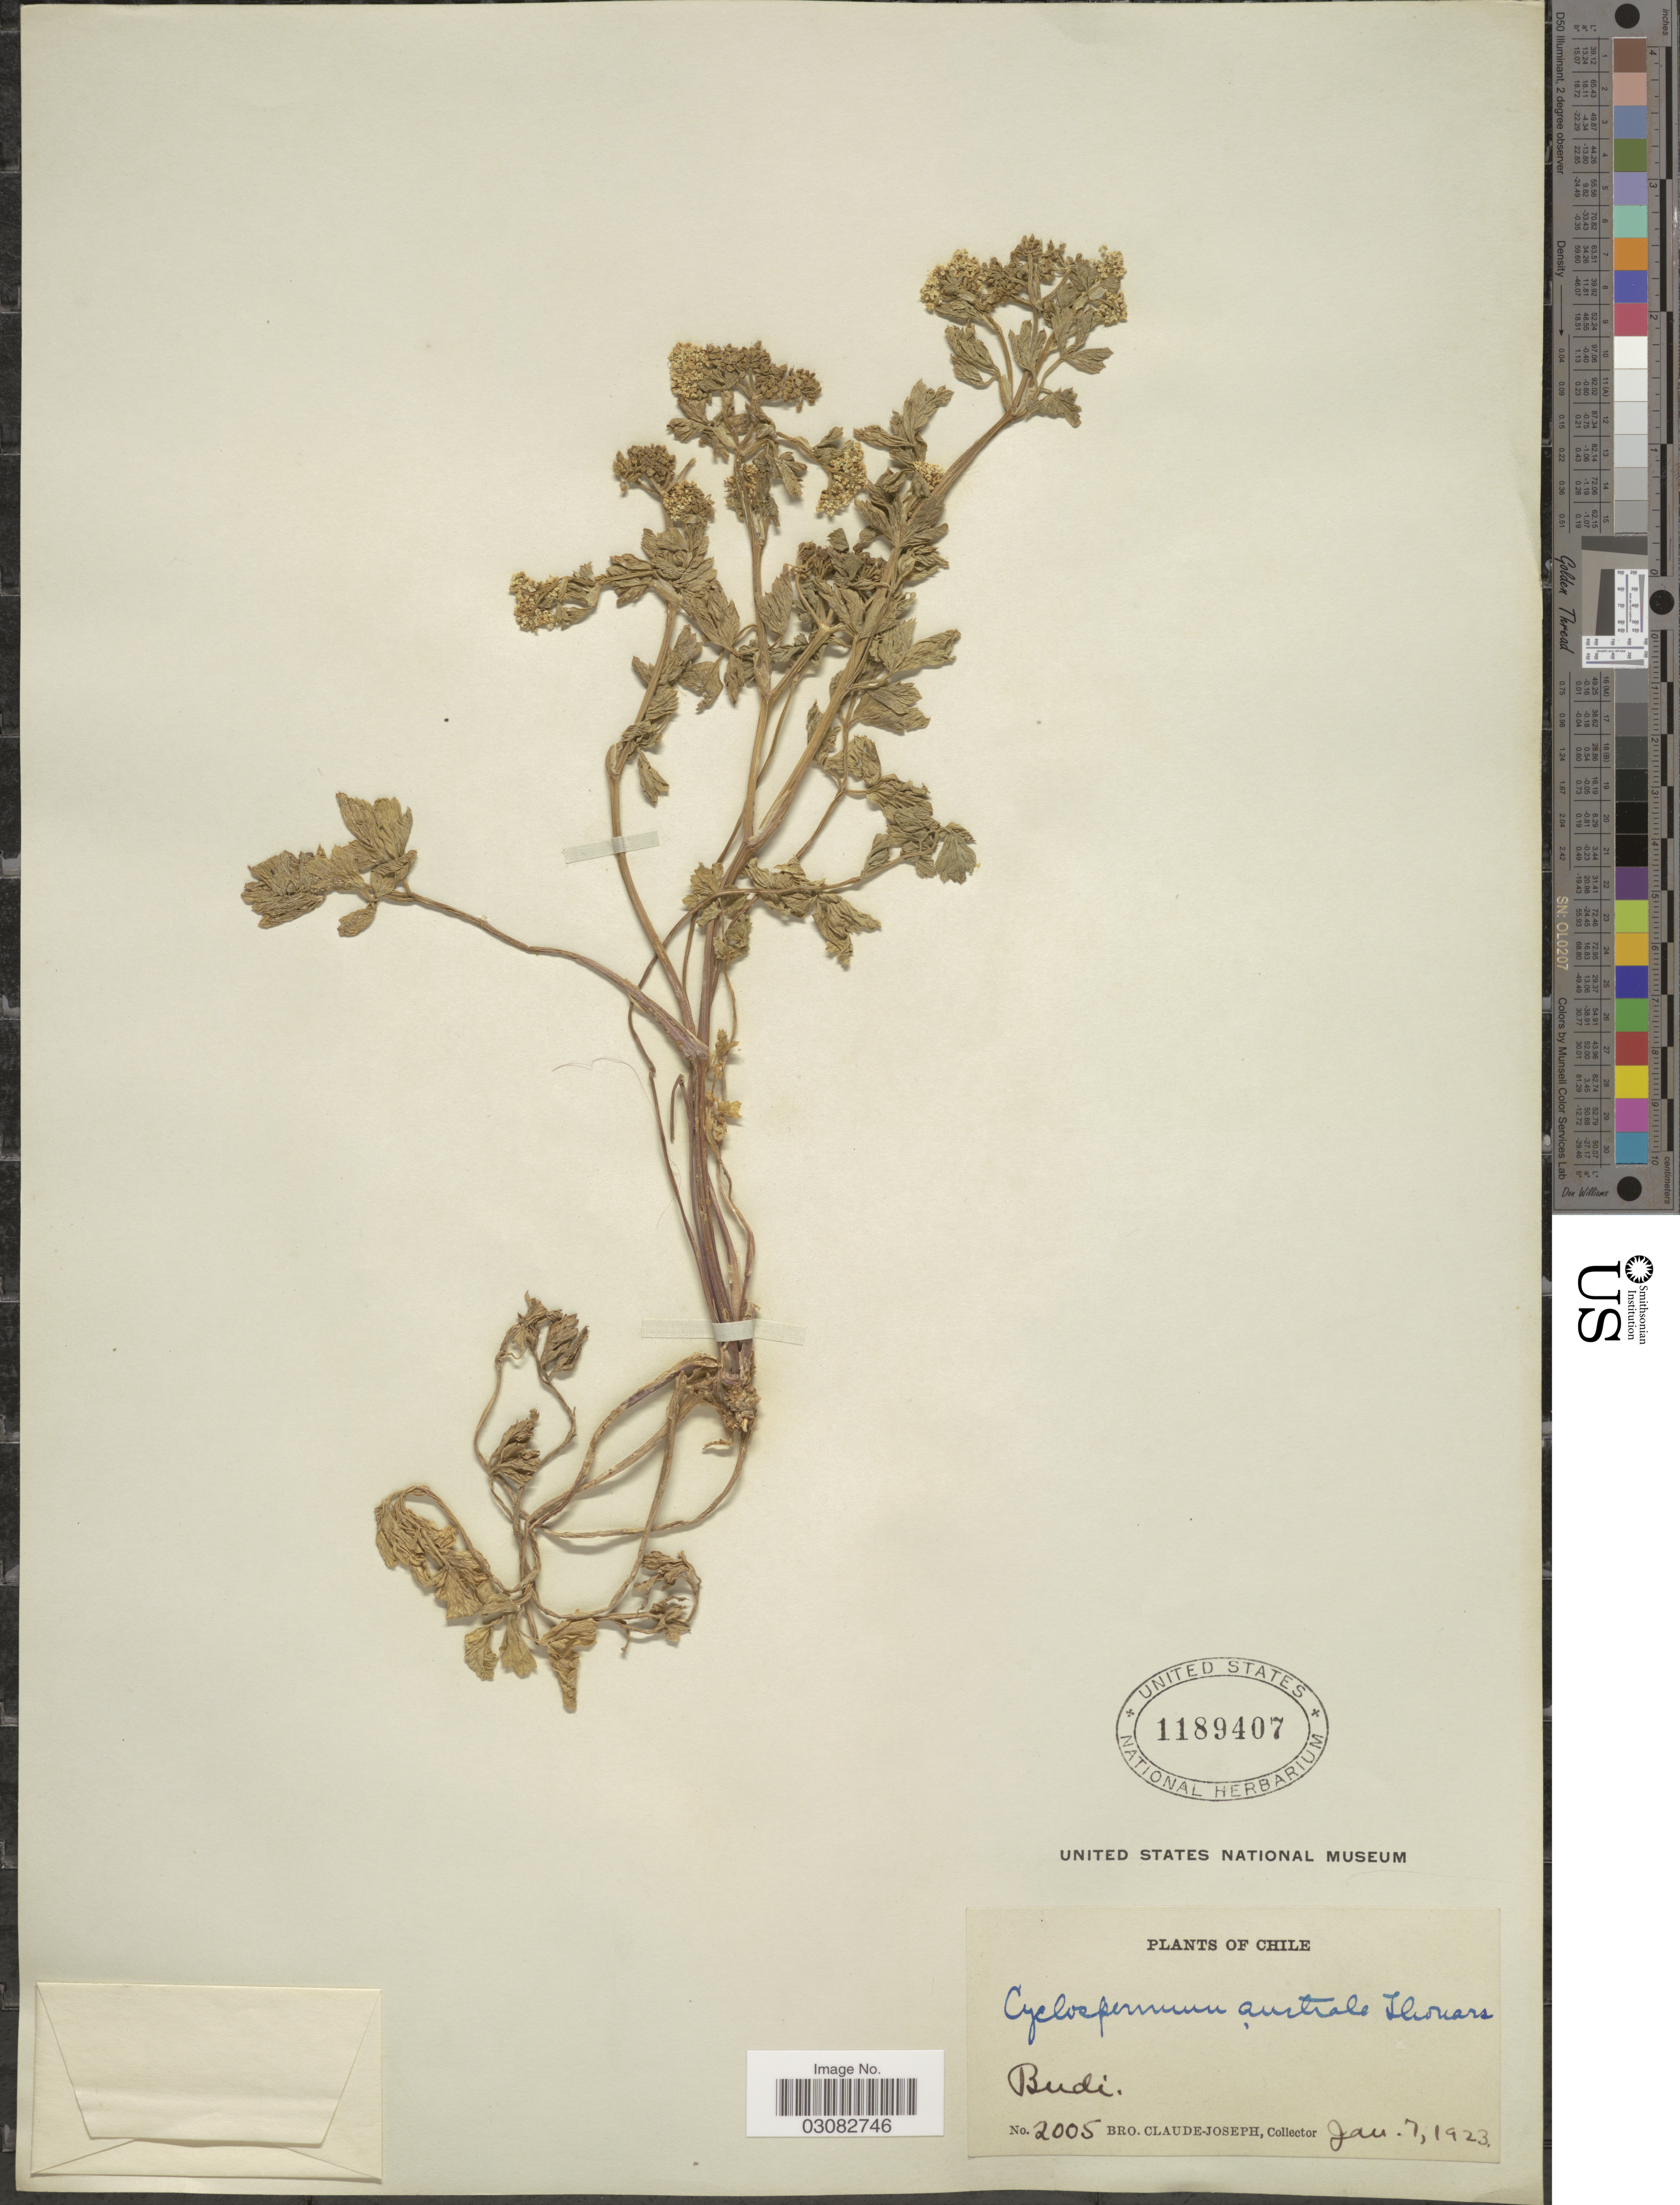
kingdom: Plantae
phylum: Tracheophyta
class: Magnoliopsida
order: Apiales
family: Apiaceae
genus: Apium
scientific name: Apium australe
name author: Thouars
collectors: Bro. Claude-Joseph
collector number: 2005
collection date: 1923-01-07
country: Chile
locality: Budi.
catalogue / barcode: US 1189407